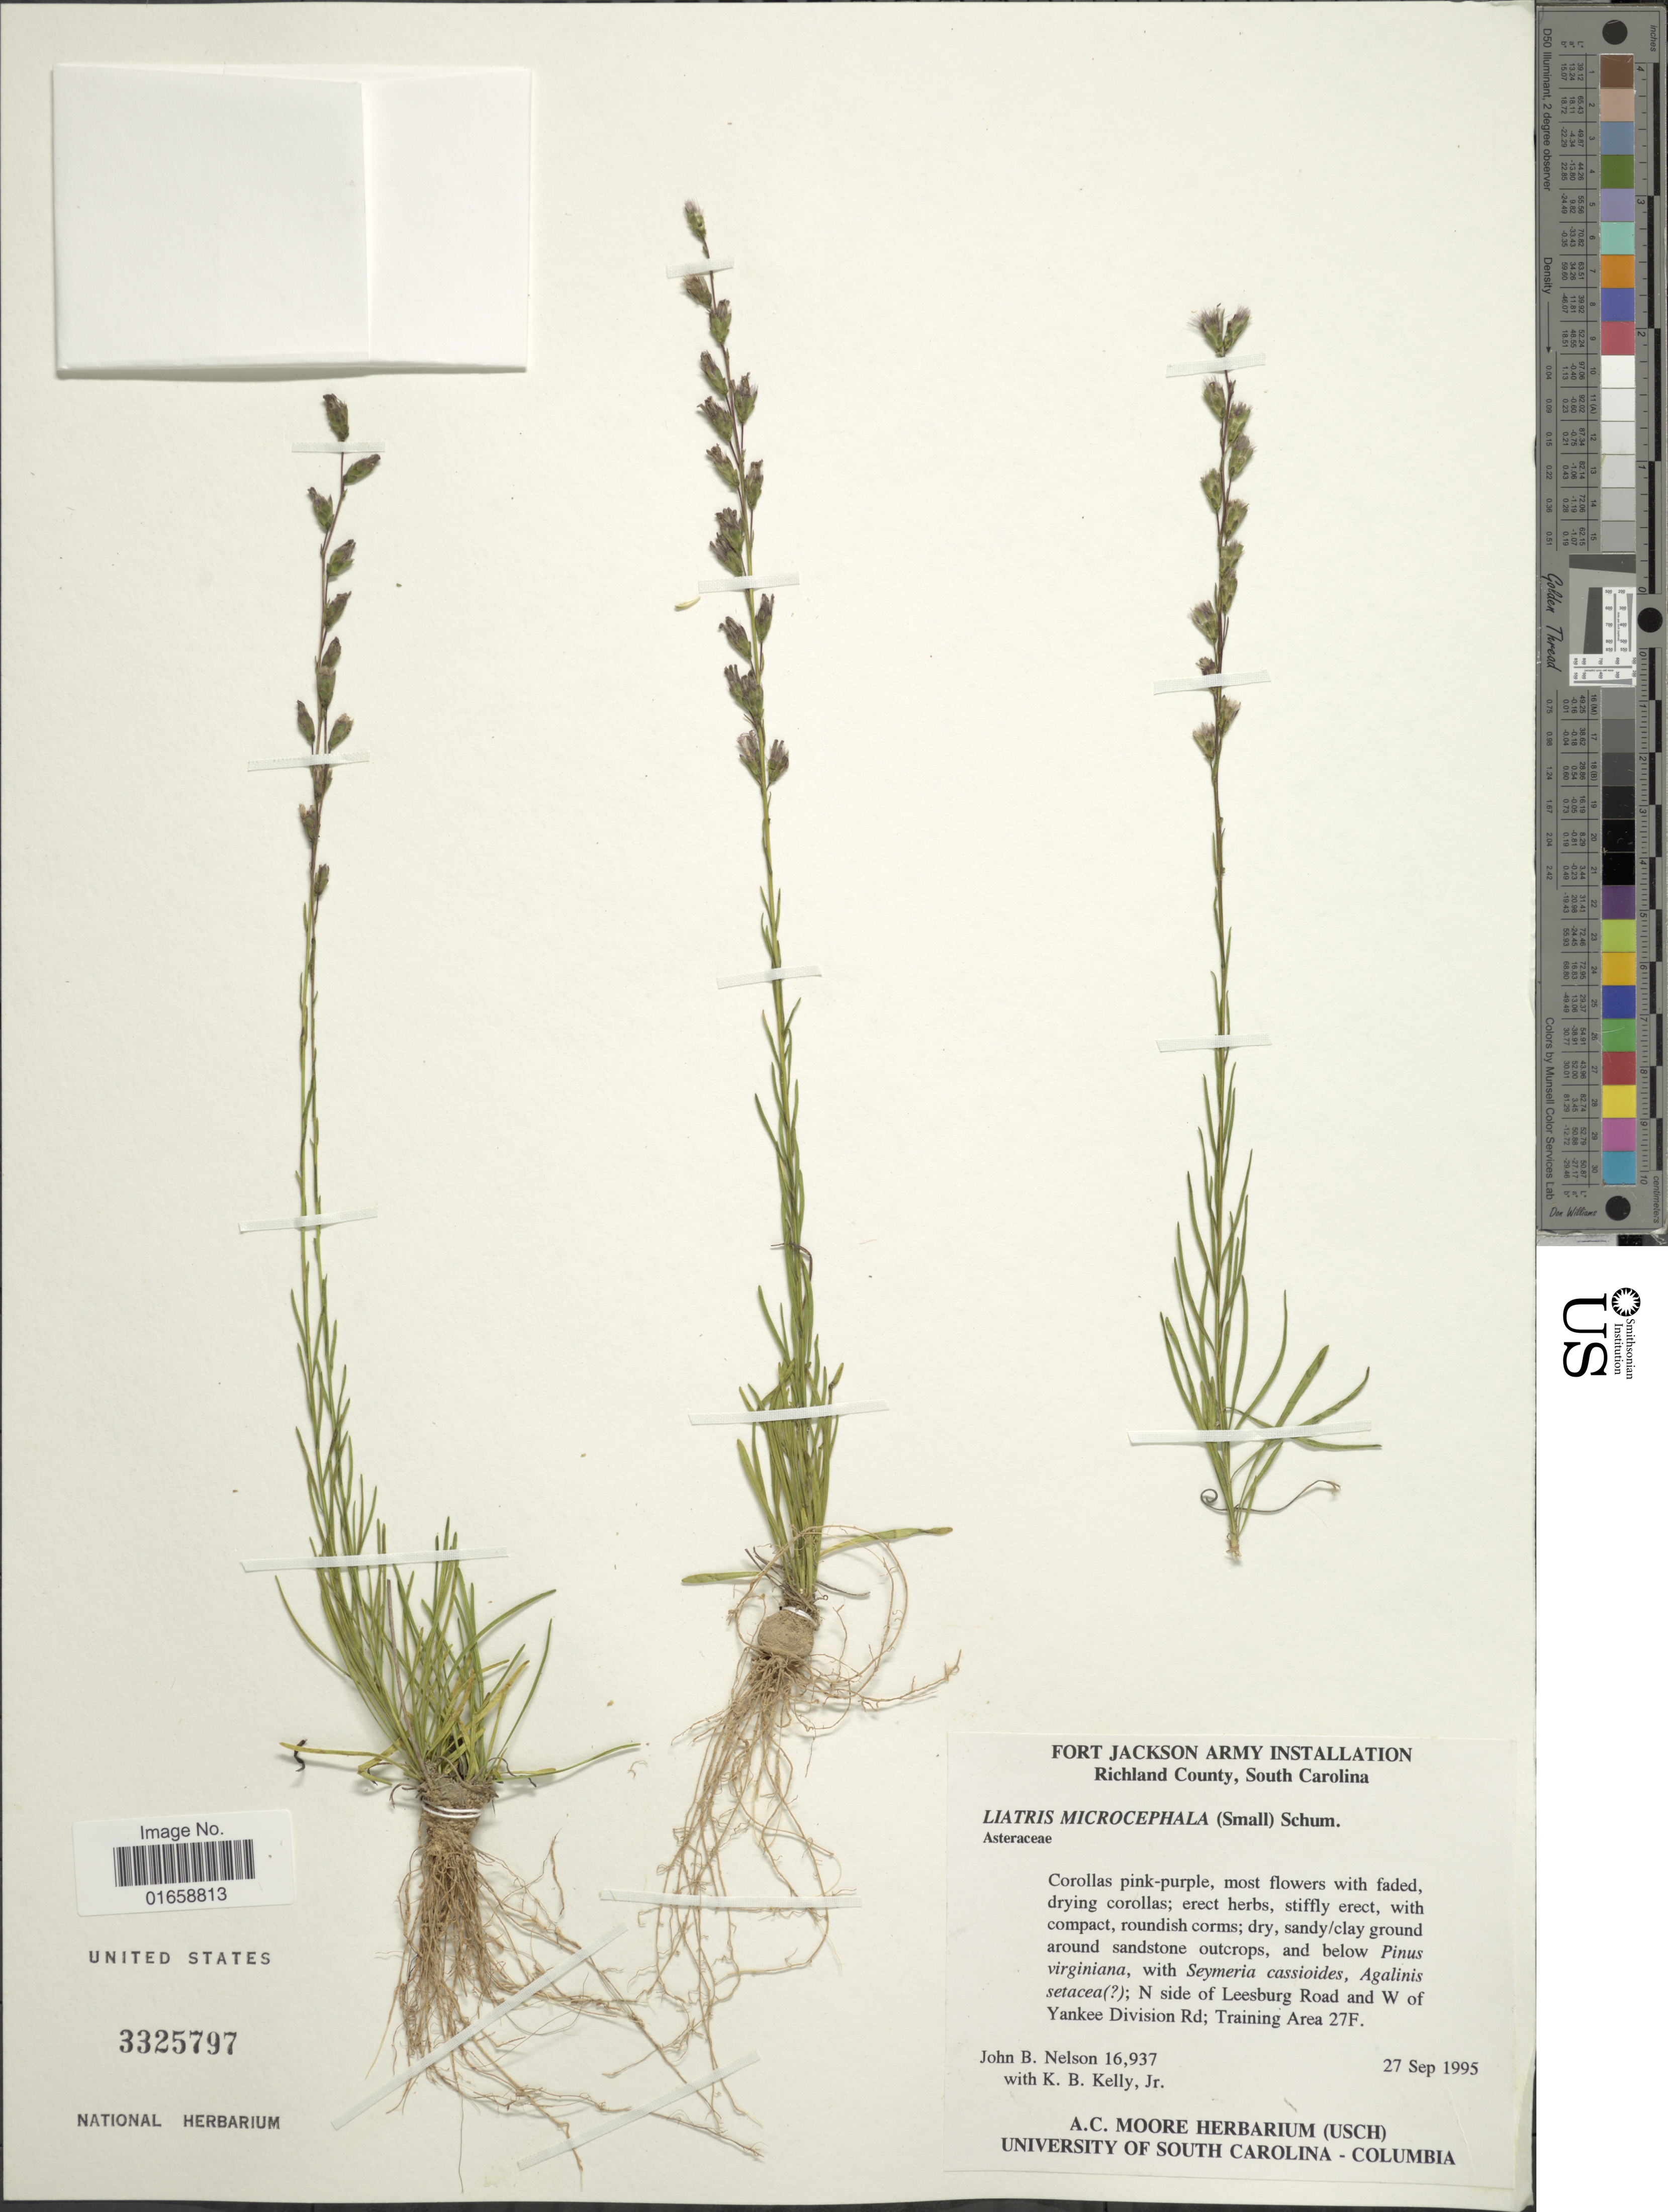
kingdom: Plantae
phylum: Tracheophyta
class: Magnoliopsida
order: Asterales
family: Asteraceae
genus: Liatris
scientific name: Liatris microcephala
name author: (Small) K. Schum.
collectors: J. B. Nelson & K. Kelly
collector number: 16937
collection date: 1995-09-27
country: United States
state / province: South Carolina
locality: Richland County, N side of Leesburg Road and W of Yankee Division Rd; Training Area 27F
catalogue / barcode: US 3325797